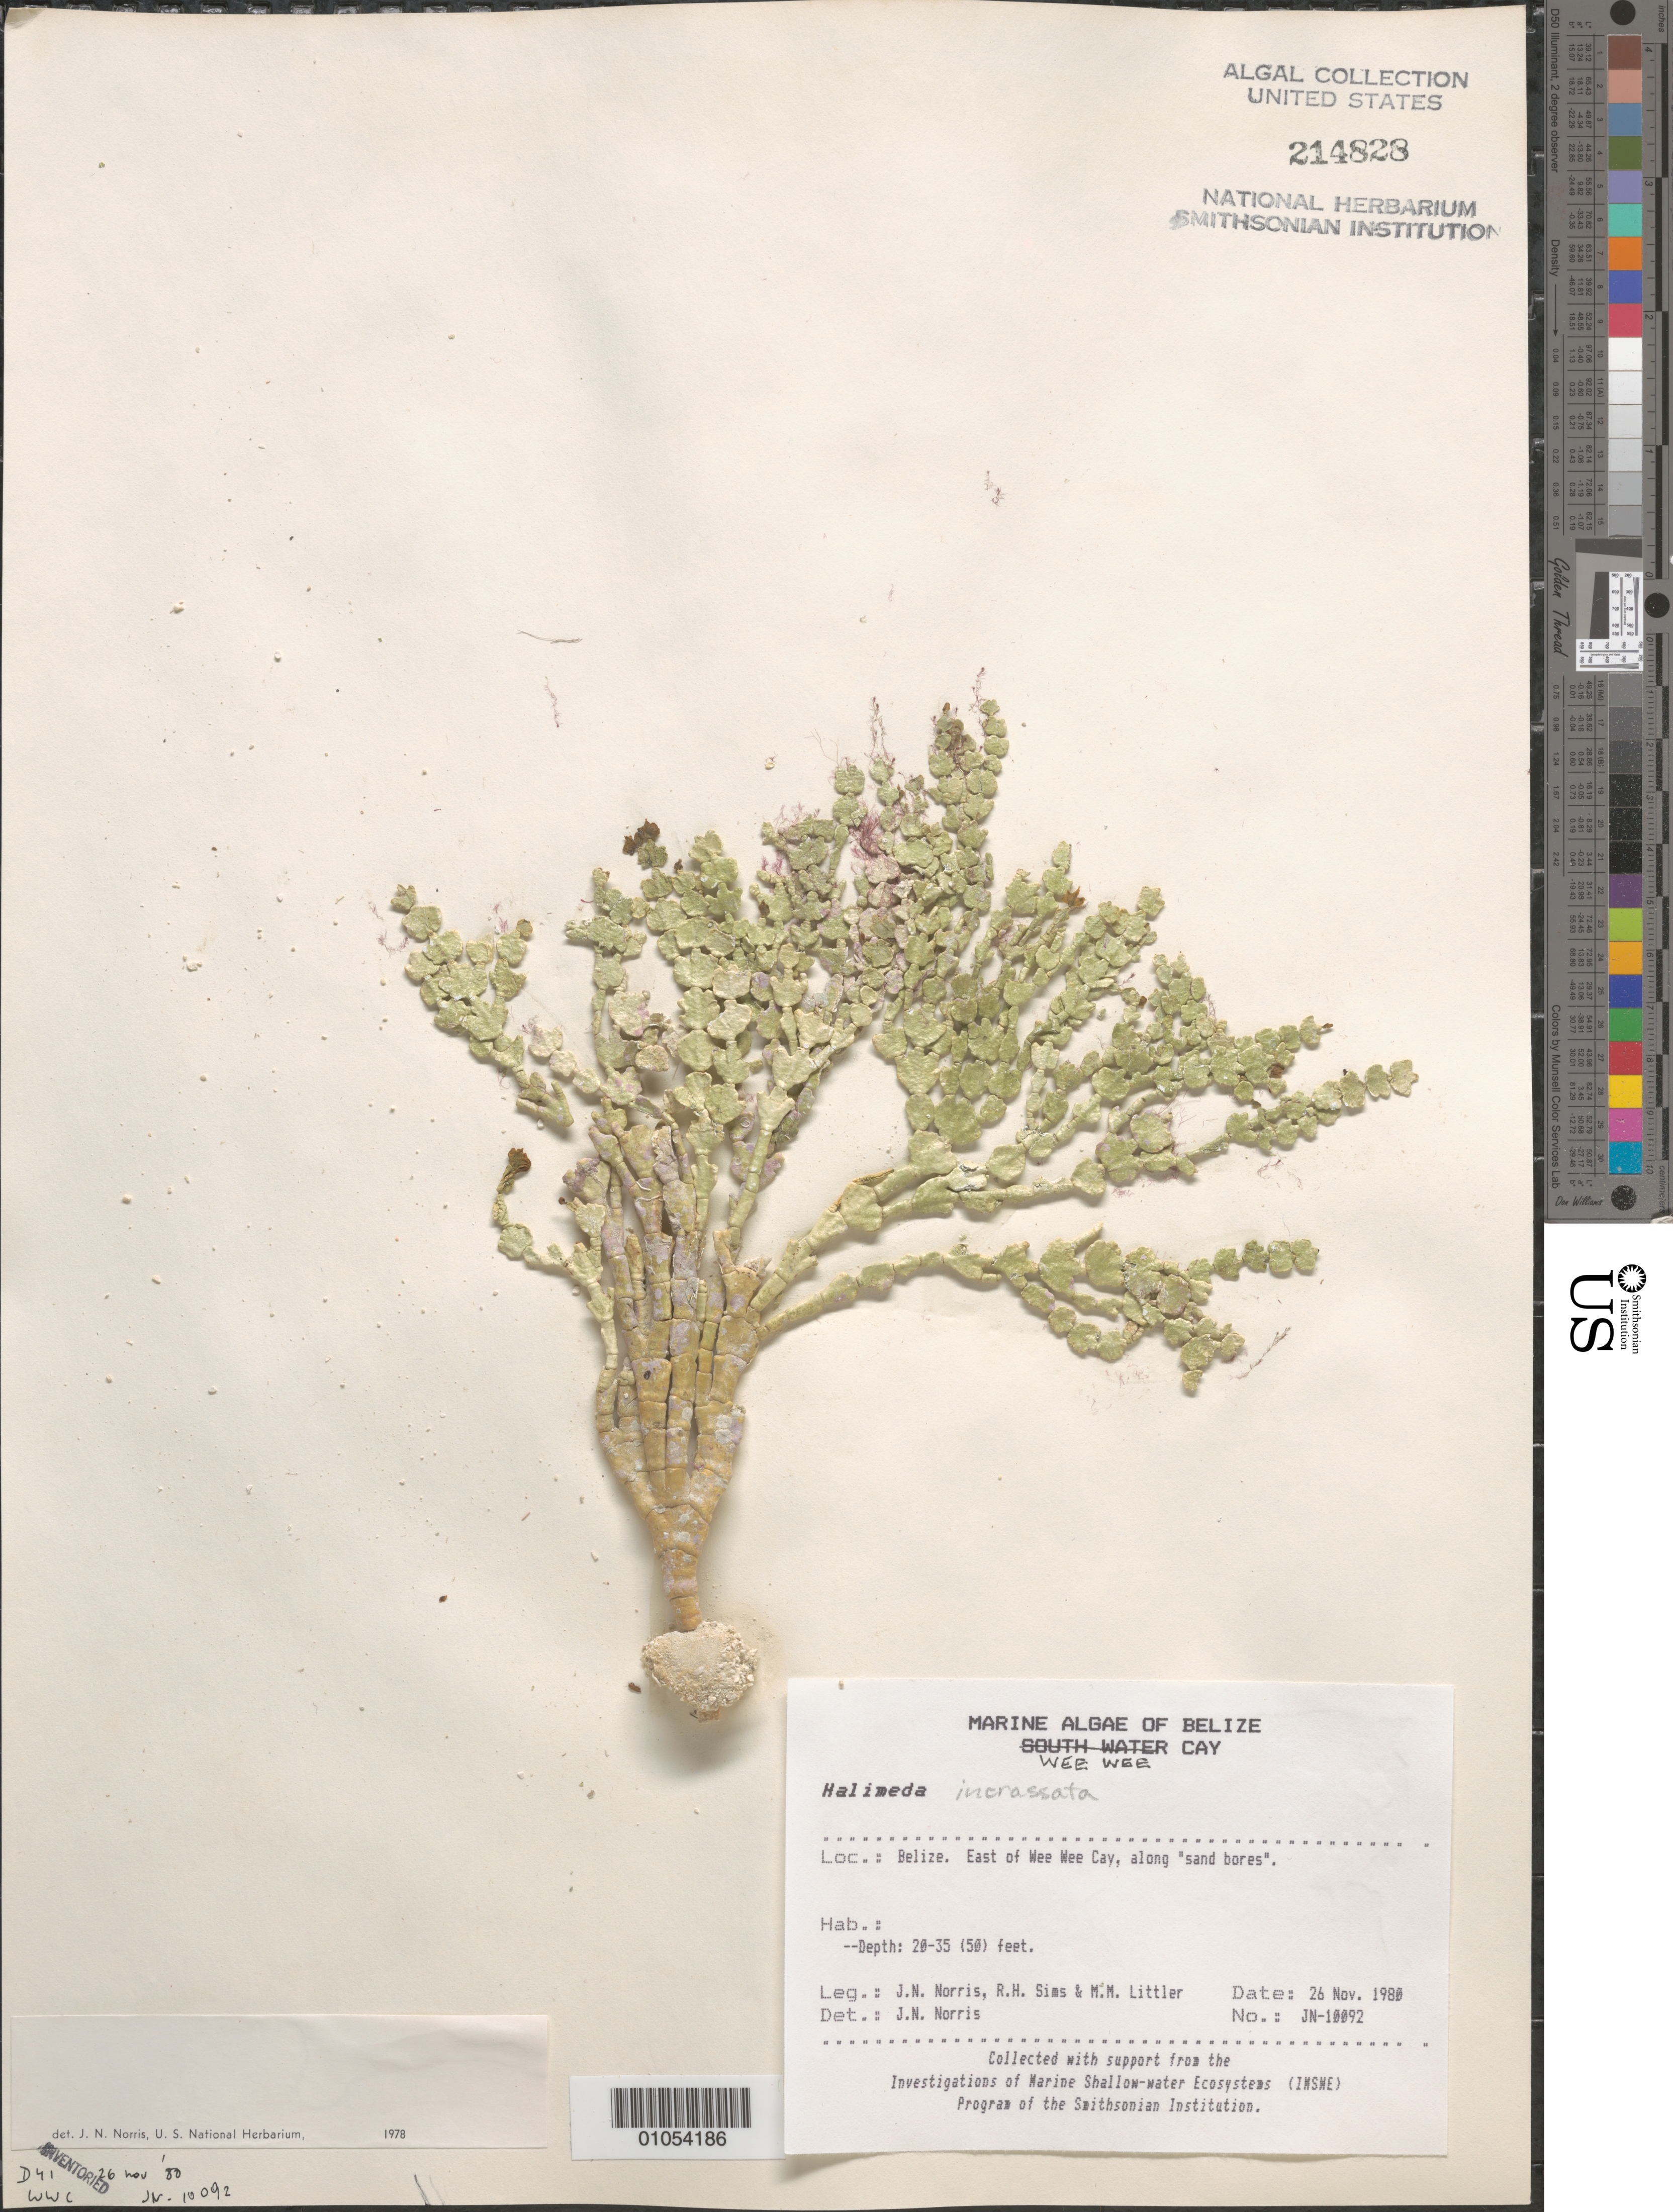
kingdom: Plantae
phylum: Chlorophyta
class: Ulvophyceae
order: Bryopsidales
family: Halimedaceae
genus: Halimeda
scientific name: Halimeda incrassata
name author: (J. Ellis) J.V.Lamouroux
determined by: Norris, James N.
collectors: J. N. Norris, R. H. Sims & M. M. Littler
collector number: JN-10092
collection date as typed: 26 Nov 1980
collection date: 1980-11-26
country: Belize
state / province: Stann Creek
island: Wee Wee Cay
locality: East of Wee Wee Cay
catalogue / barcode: US 214828